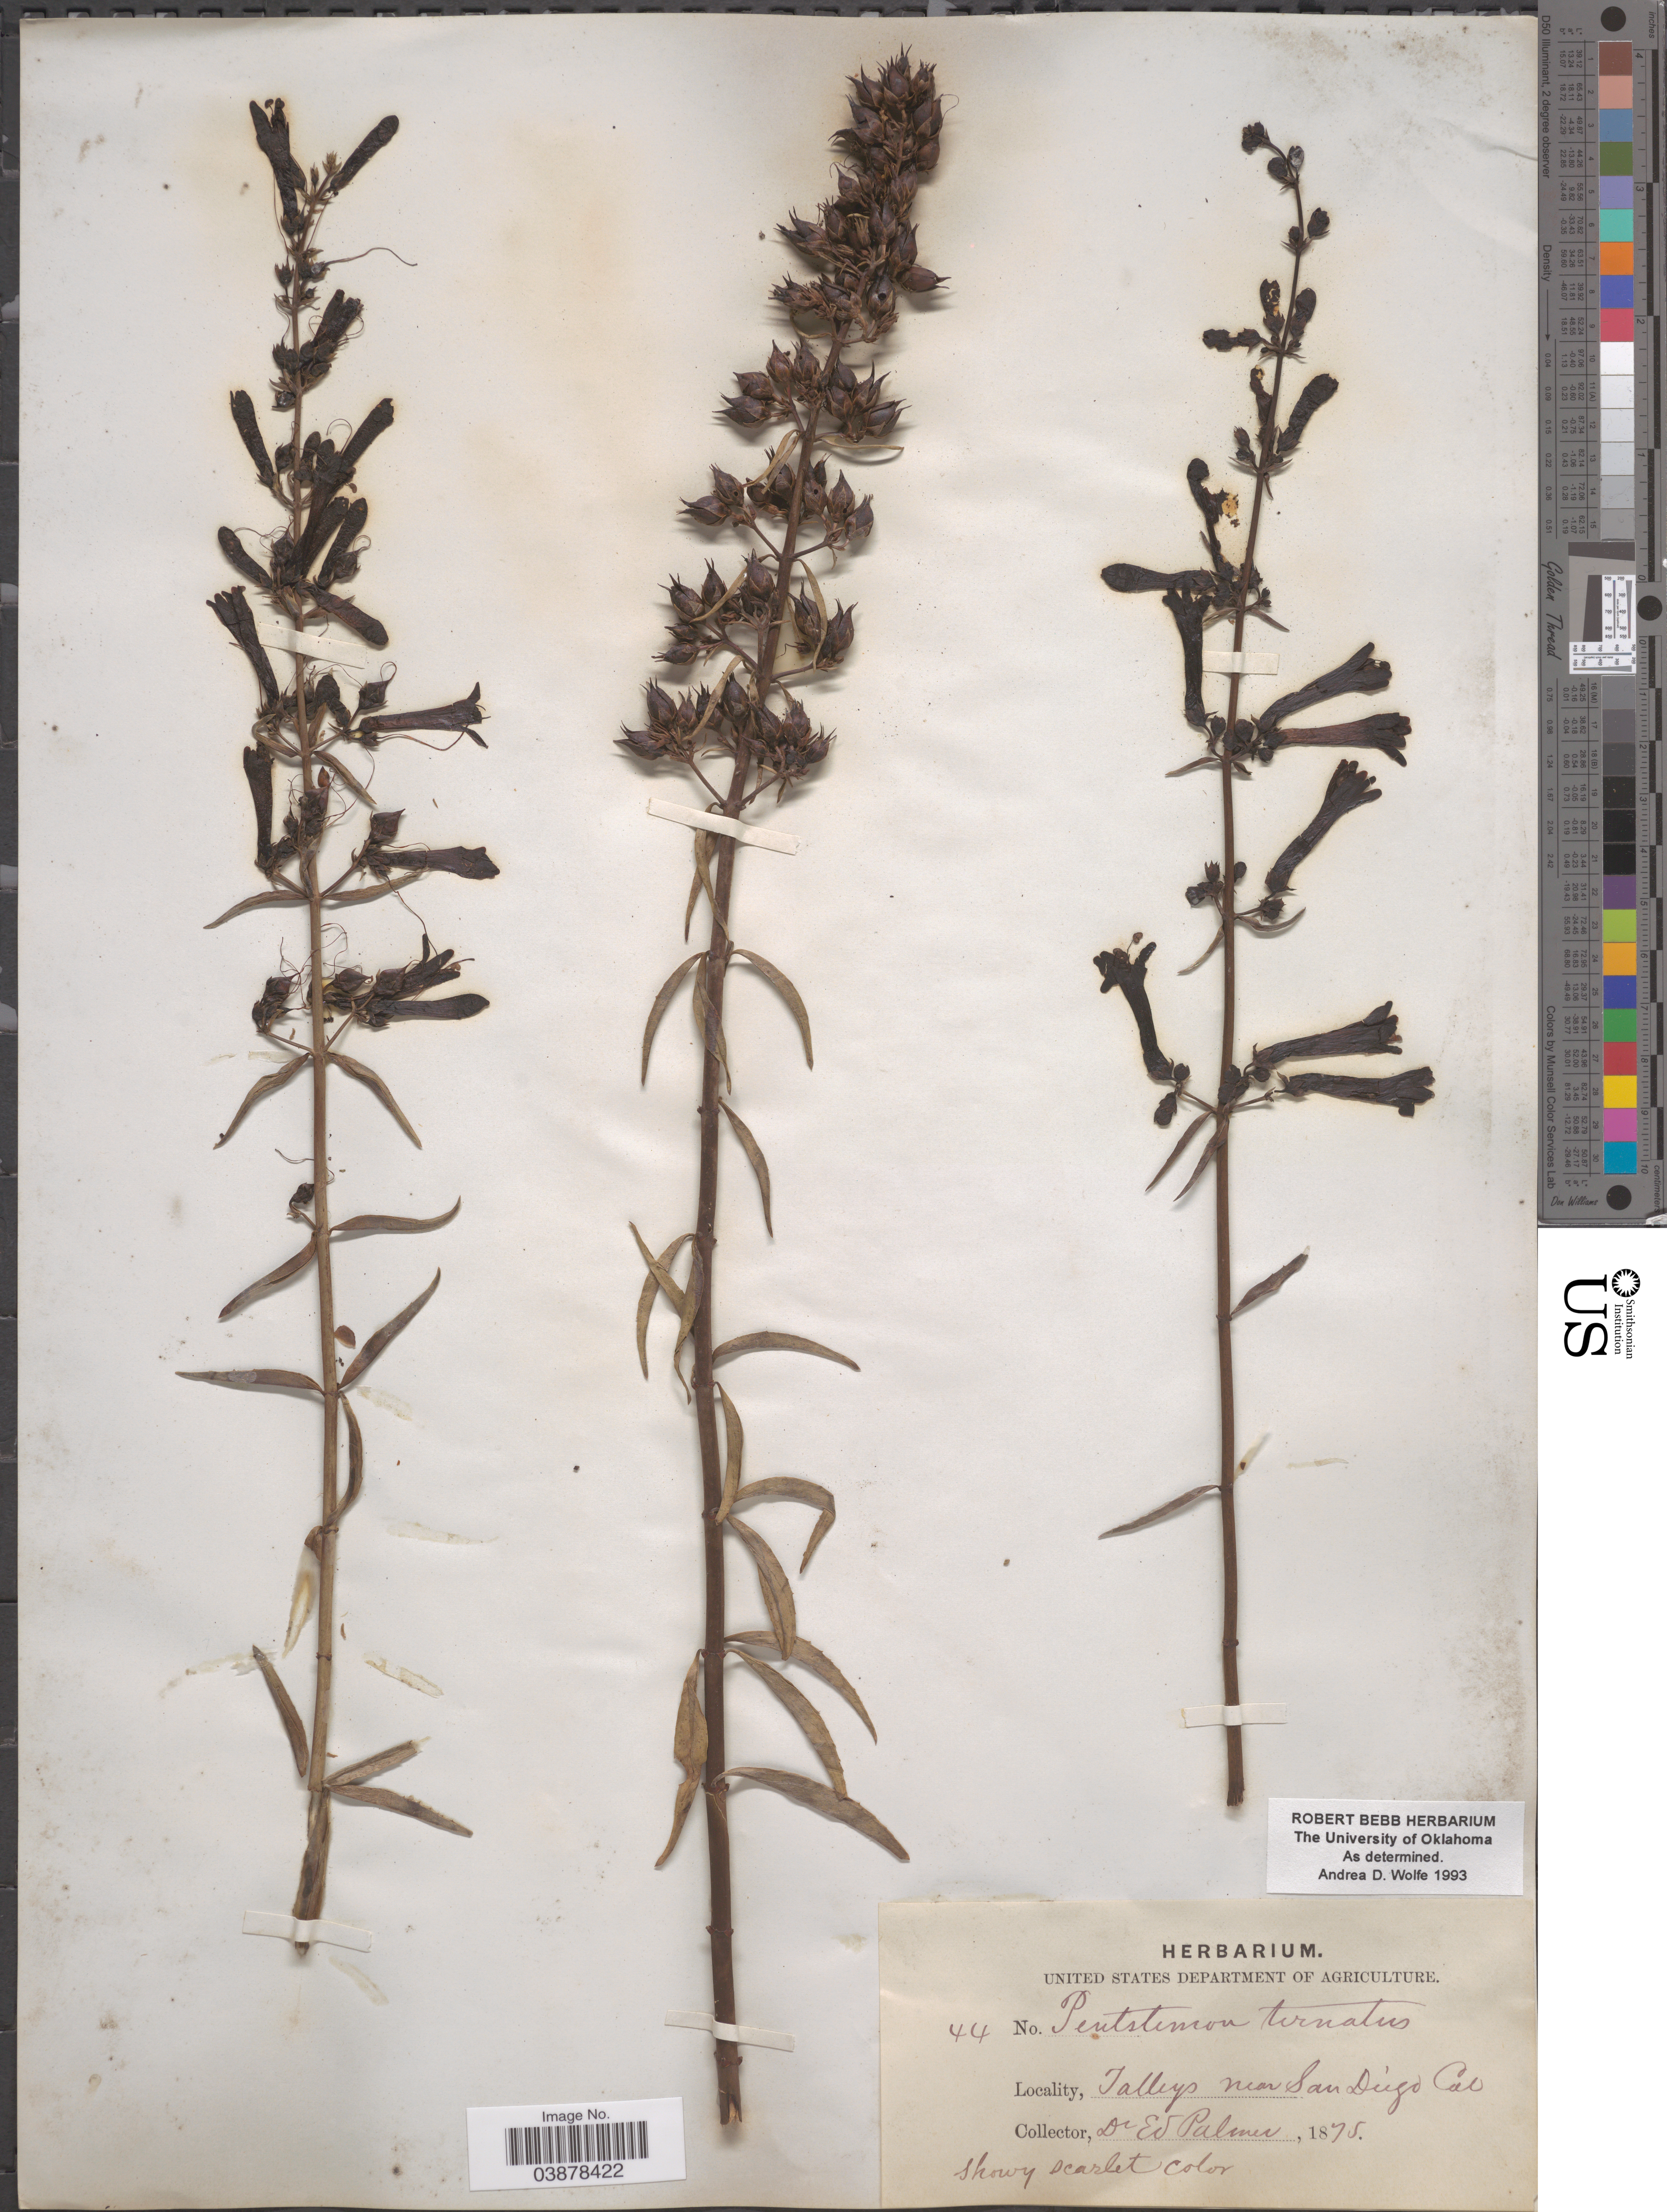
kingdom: Plantae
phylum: Tracheophyta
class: Magnoliopsida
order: Lamiales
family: Plantaginaceae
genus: Penstemon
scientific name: Penstemon ternatus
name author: Torr. ex A. Gray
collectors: E. Palmer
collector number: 44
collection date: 1875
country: United States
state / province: California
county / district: San Diego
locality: Valleys near San Diego.